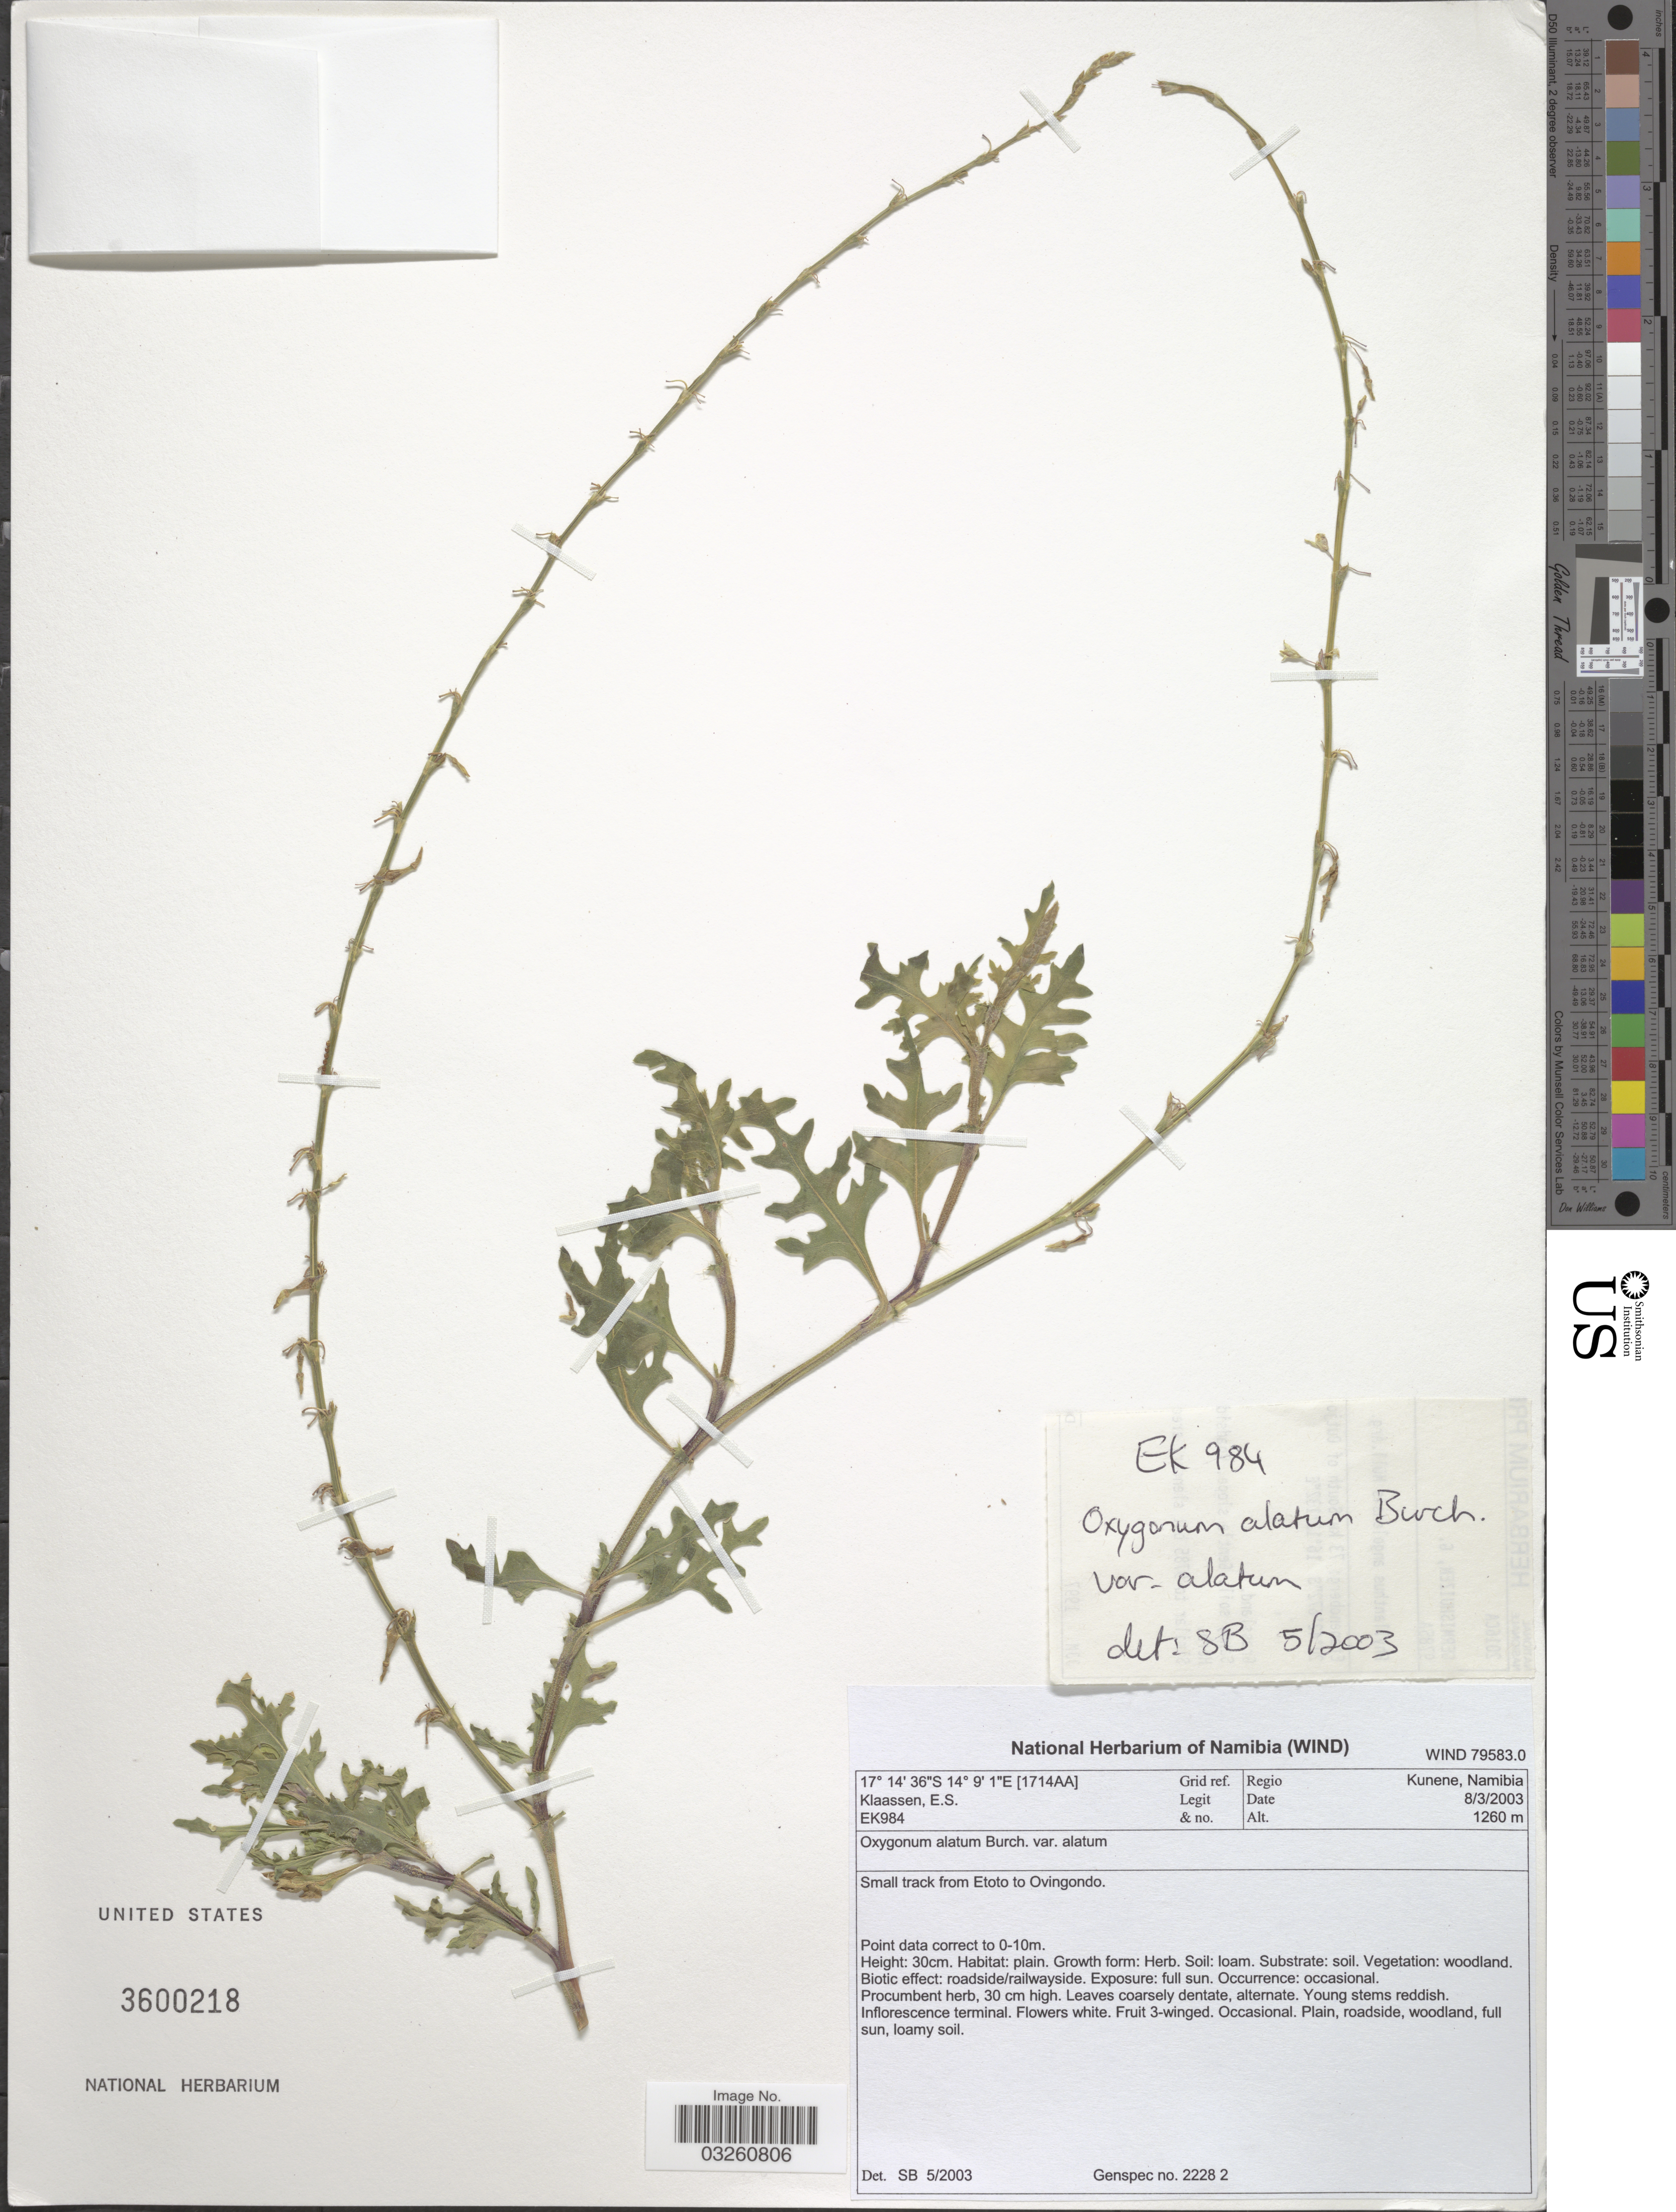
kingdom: Plantae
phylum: Tracheophyta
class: Magnoliopsida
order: Caryophyllales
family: Polygonaceae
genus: Oxygonum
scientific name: Oxygonum alatum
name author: Burch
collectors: E. S. Klaassen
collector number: EK984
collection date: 2003-03-08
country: Namibia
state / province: Kunene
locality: [1714AA] Grid ref. Regio Kunene. Small track from Etoto to Ovingondo.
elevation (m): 1260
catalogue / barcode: US 3600218